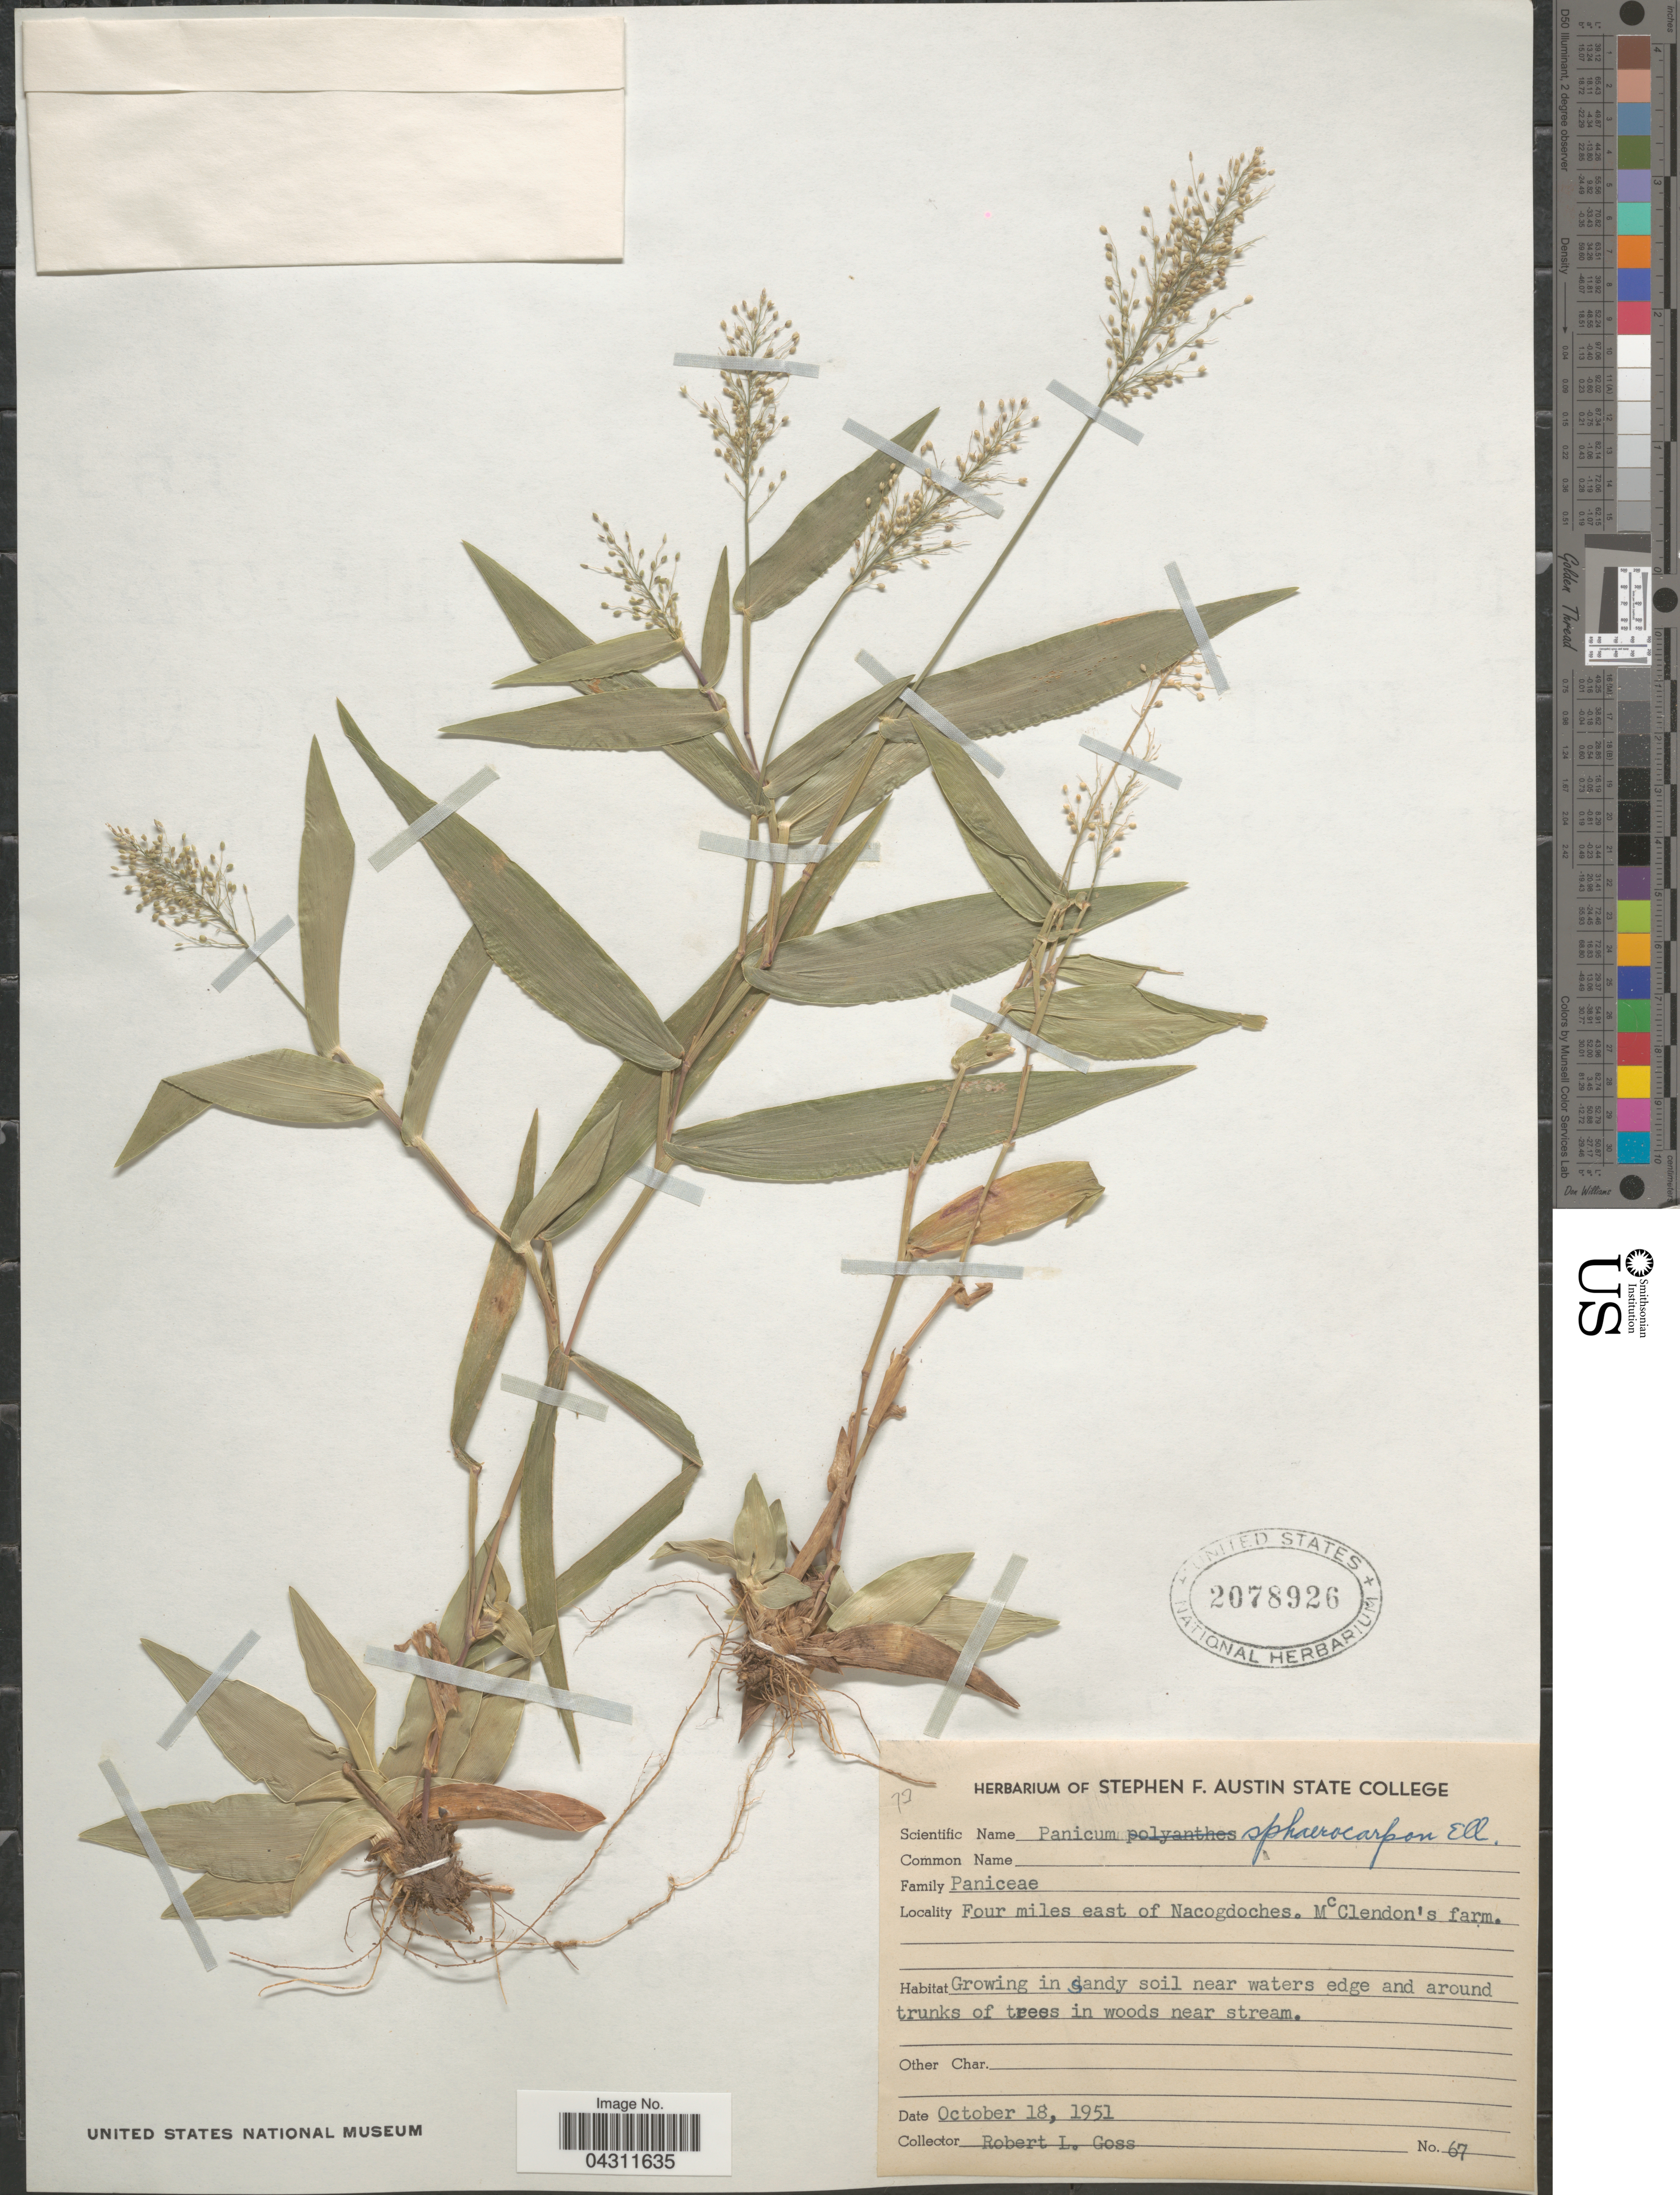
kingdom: Plantae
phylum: Tracheophyta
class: Liliopsida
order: Poales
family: Poaceae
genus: Dichanthelium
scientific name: Dichanthelium strigosum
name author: (Muhl. ex Elliott) Freckmann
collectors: R. Goss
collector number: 67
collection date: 1951-10-18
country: United States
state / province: Texas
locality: Four miles east of Nacogdoches. McClendon's farm.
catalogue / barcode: US 2078926